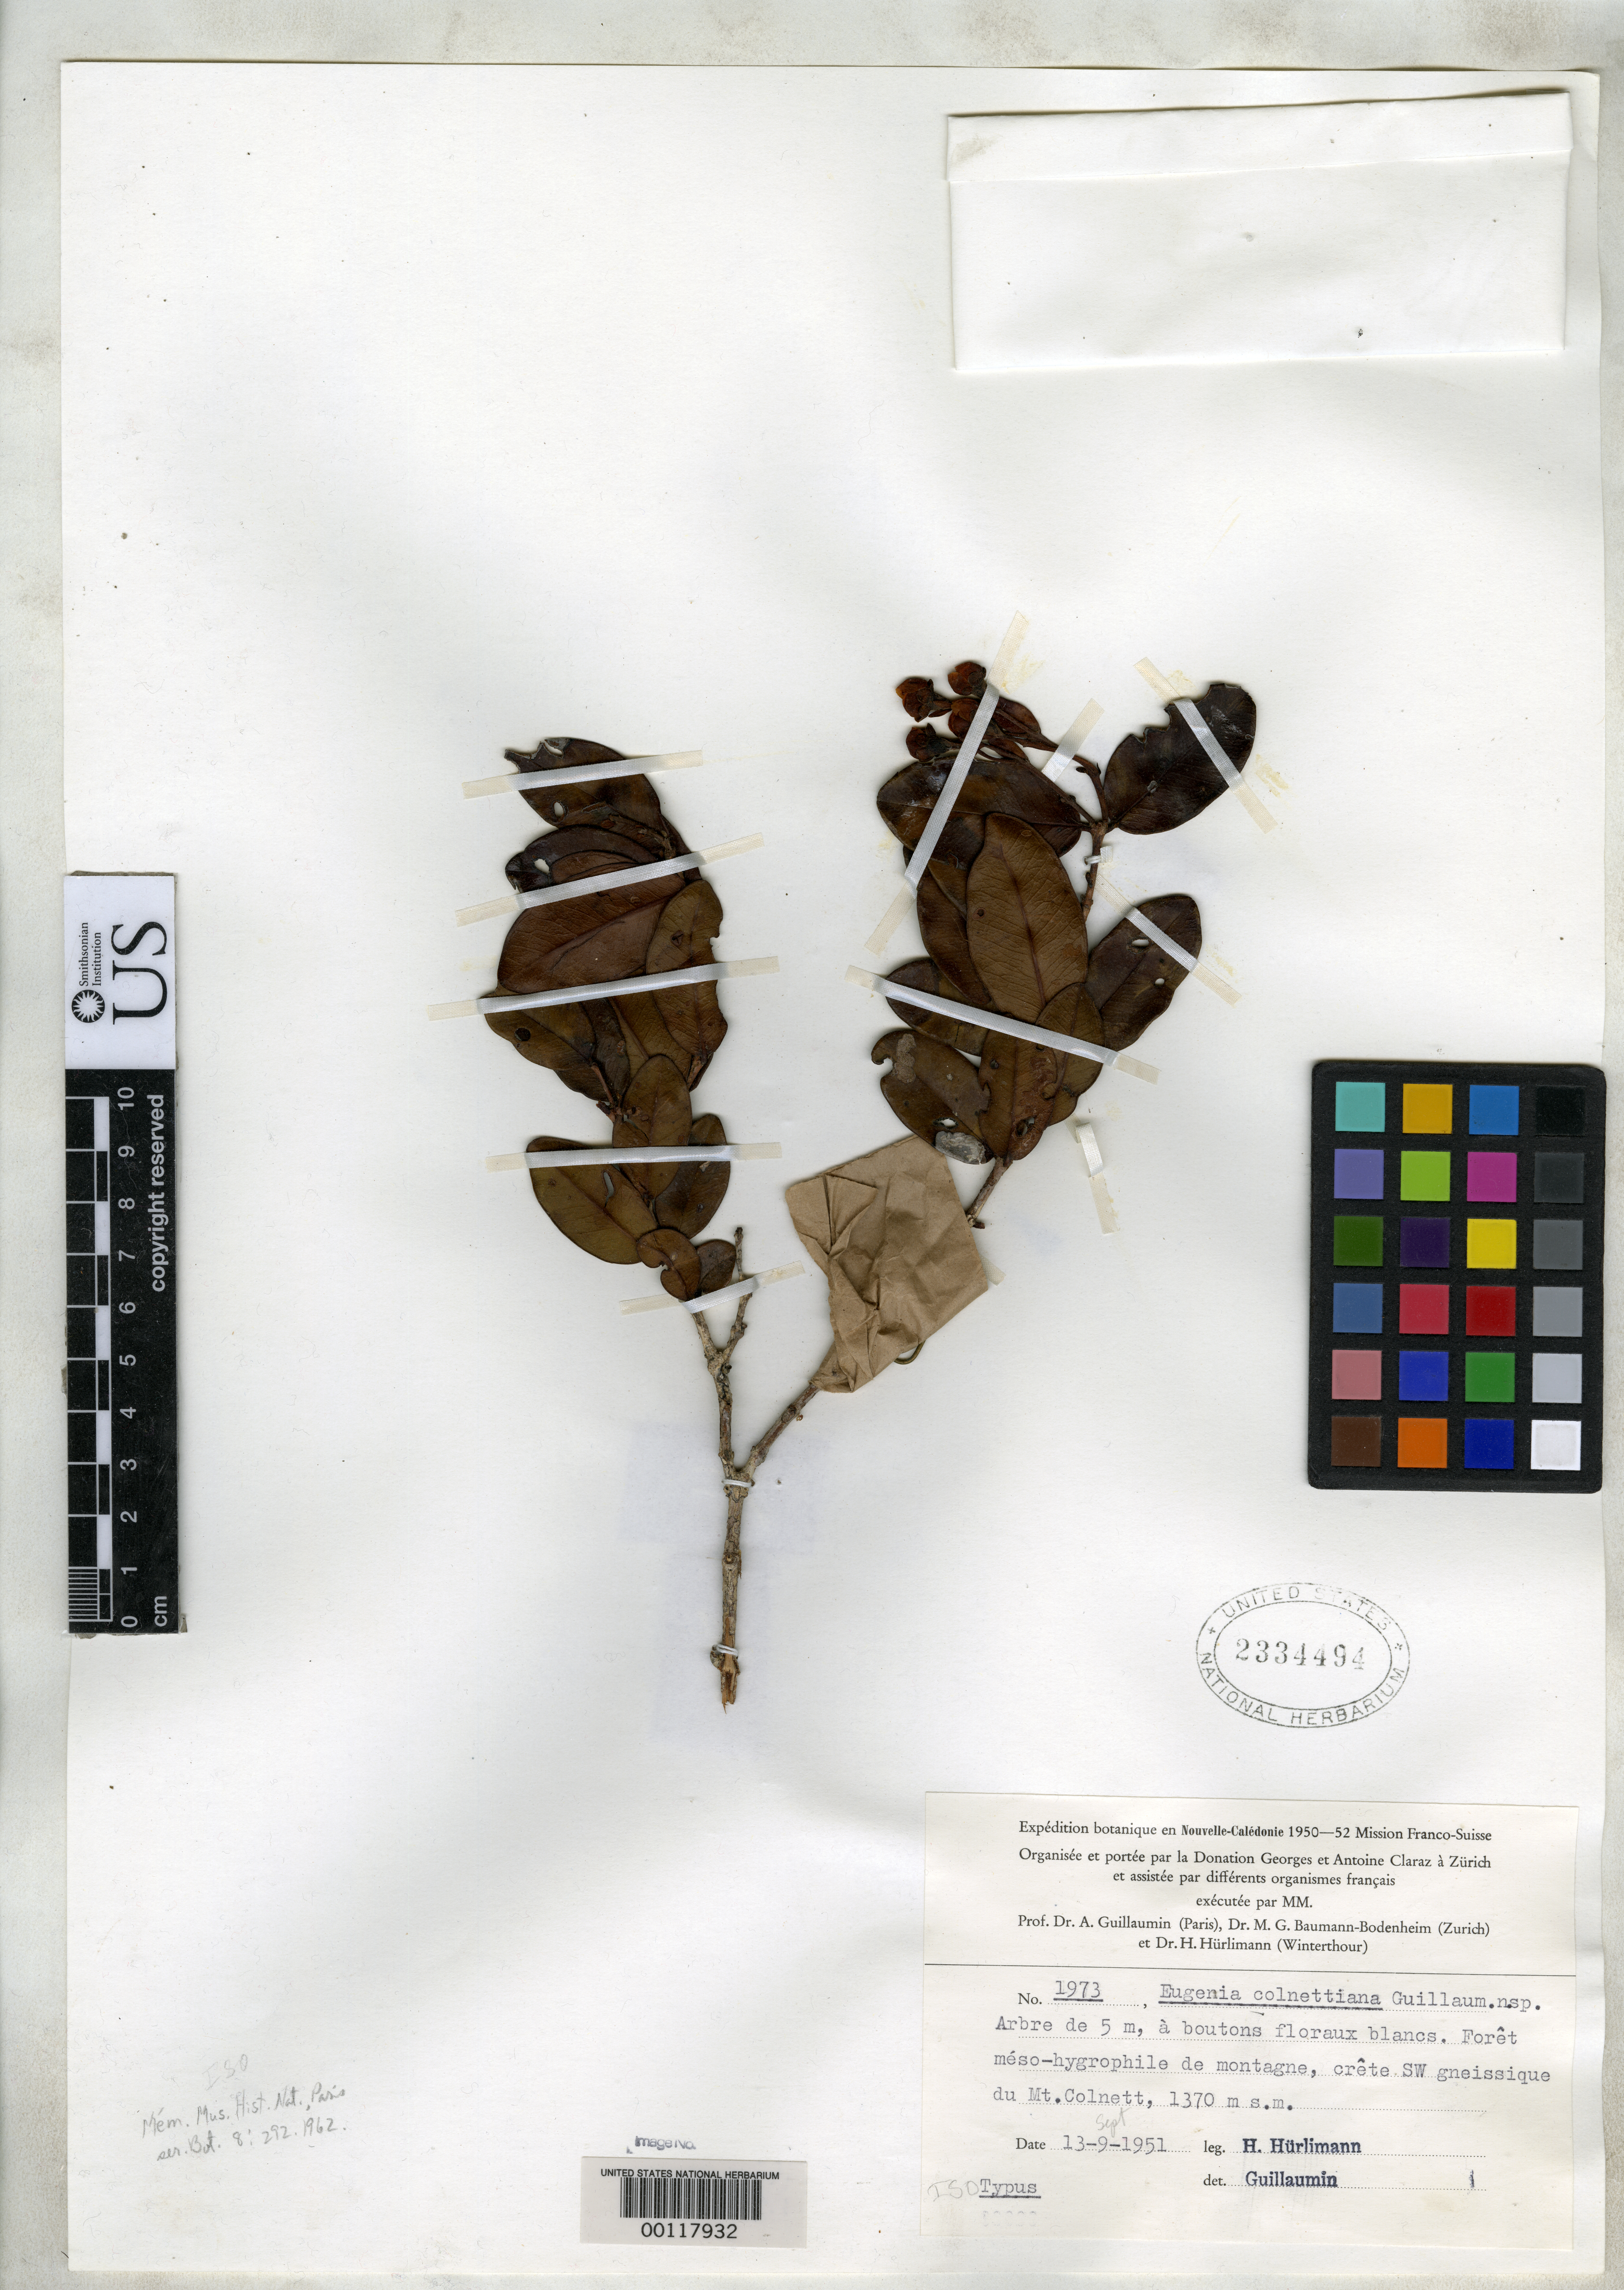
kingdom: Plantae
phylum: Tracheophyta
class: Magnoliopsida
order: Myrtales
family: Myrtaceae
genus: Eugenia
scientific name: Eugenia colnettiana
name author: Guillaumin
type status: Isotype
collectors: H. Huerlimann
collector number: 1973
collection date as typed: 13 Sep 1951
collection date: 1951-09-13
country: New Caledonia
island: New Caledonia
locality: Mt. Colnett.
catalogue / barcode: US 2334494